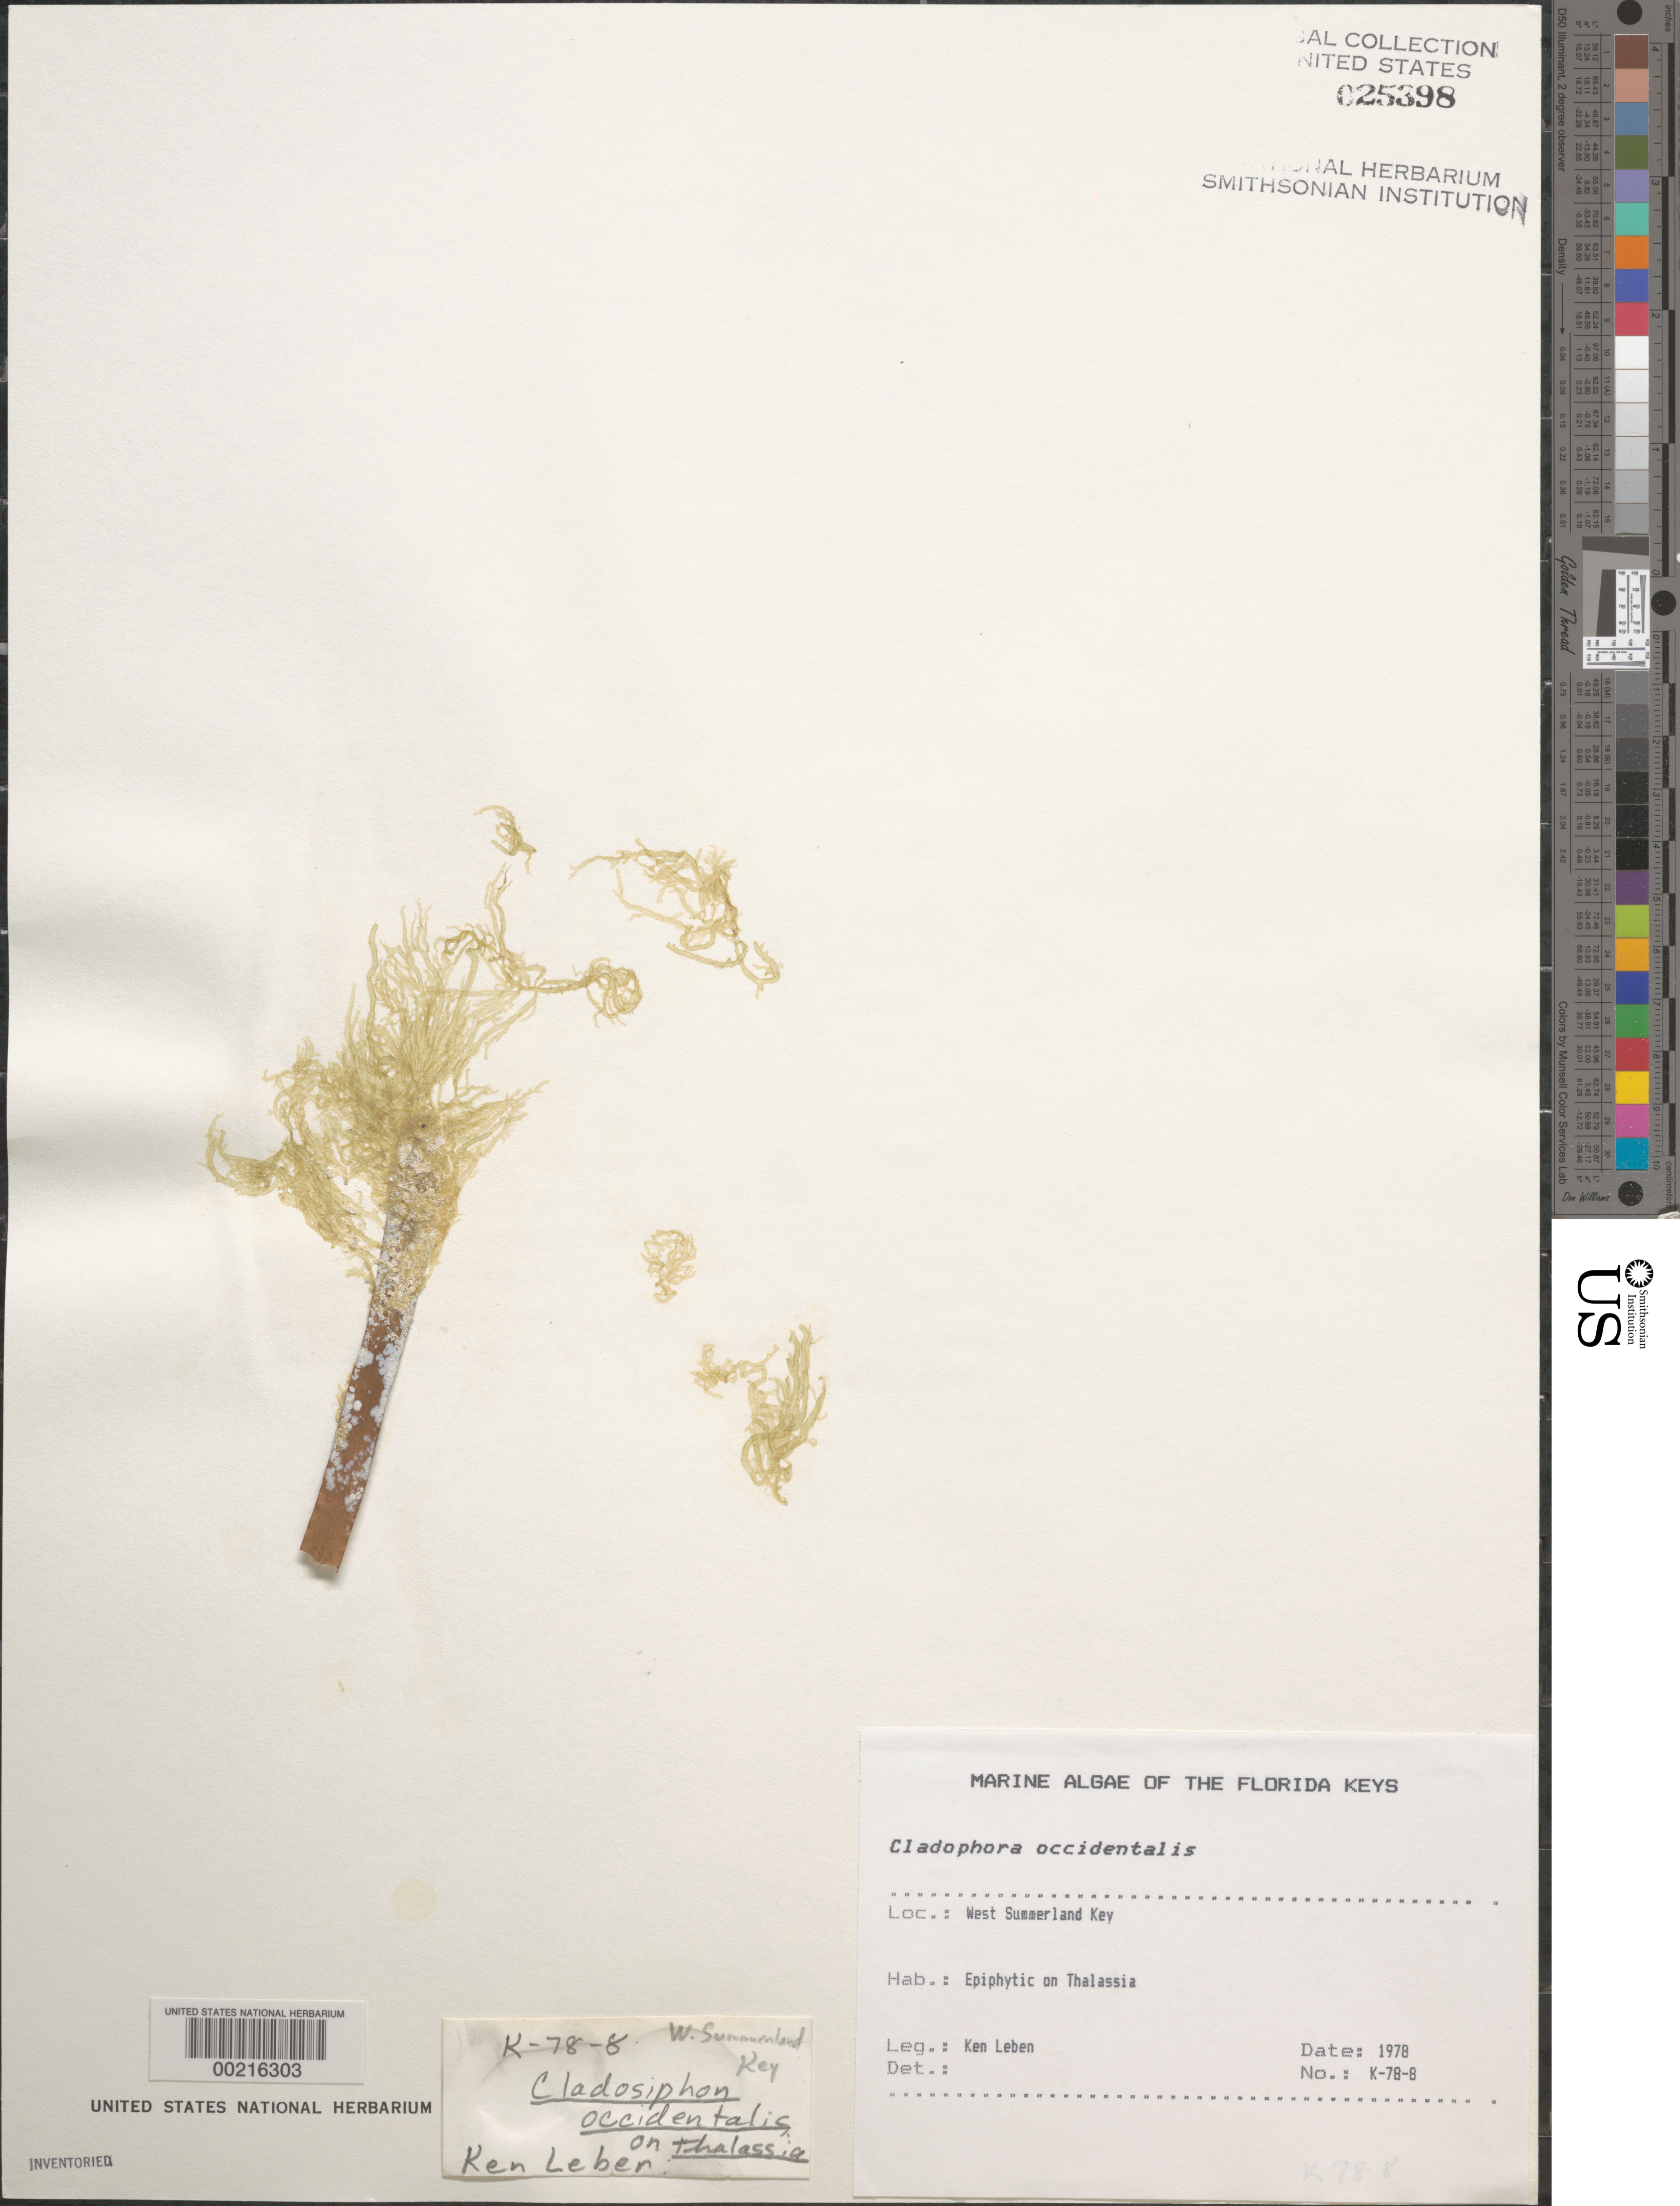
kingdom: Plantae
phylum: Chlorophyta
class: Ulvophyceae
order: Cladophorales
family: Cladophoraceae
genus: Cladophora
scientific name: Cladophora occidentalis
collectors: K. Leben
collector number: K-78-8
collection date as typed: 1978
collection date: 1978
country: United States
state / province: Florida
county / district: Monroe County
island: West Summerland Key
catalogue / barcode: US 25398